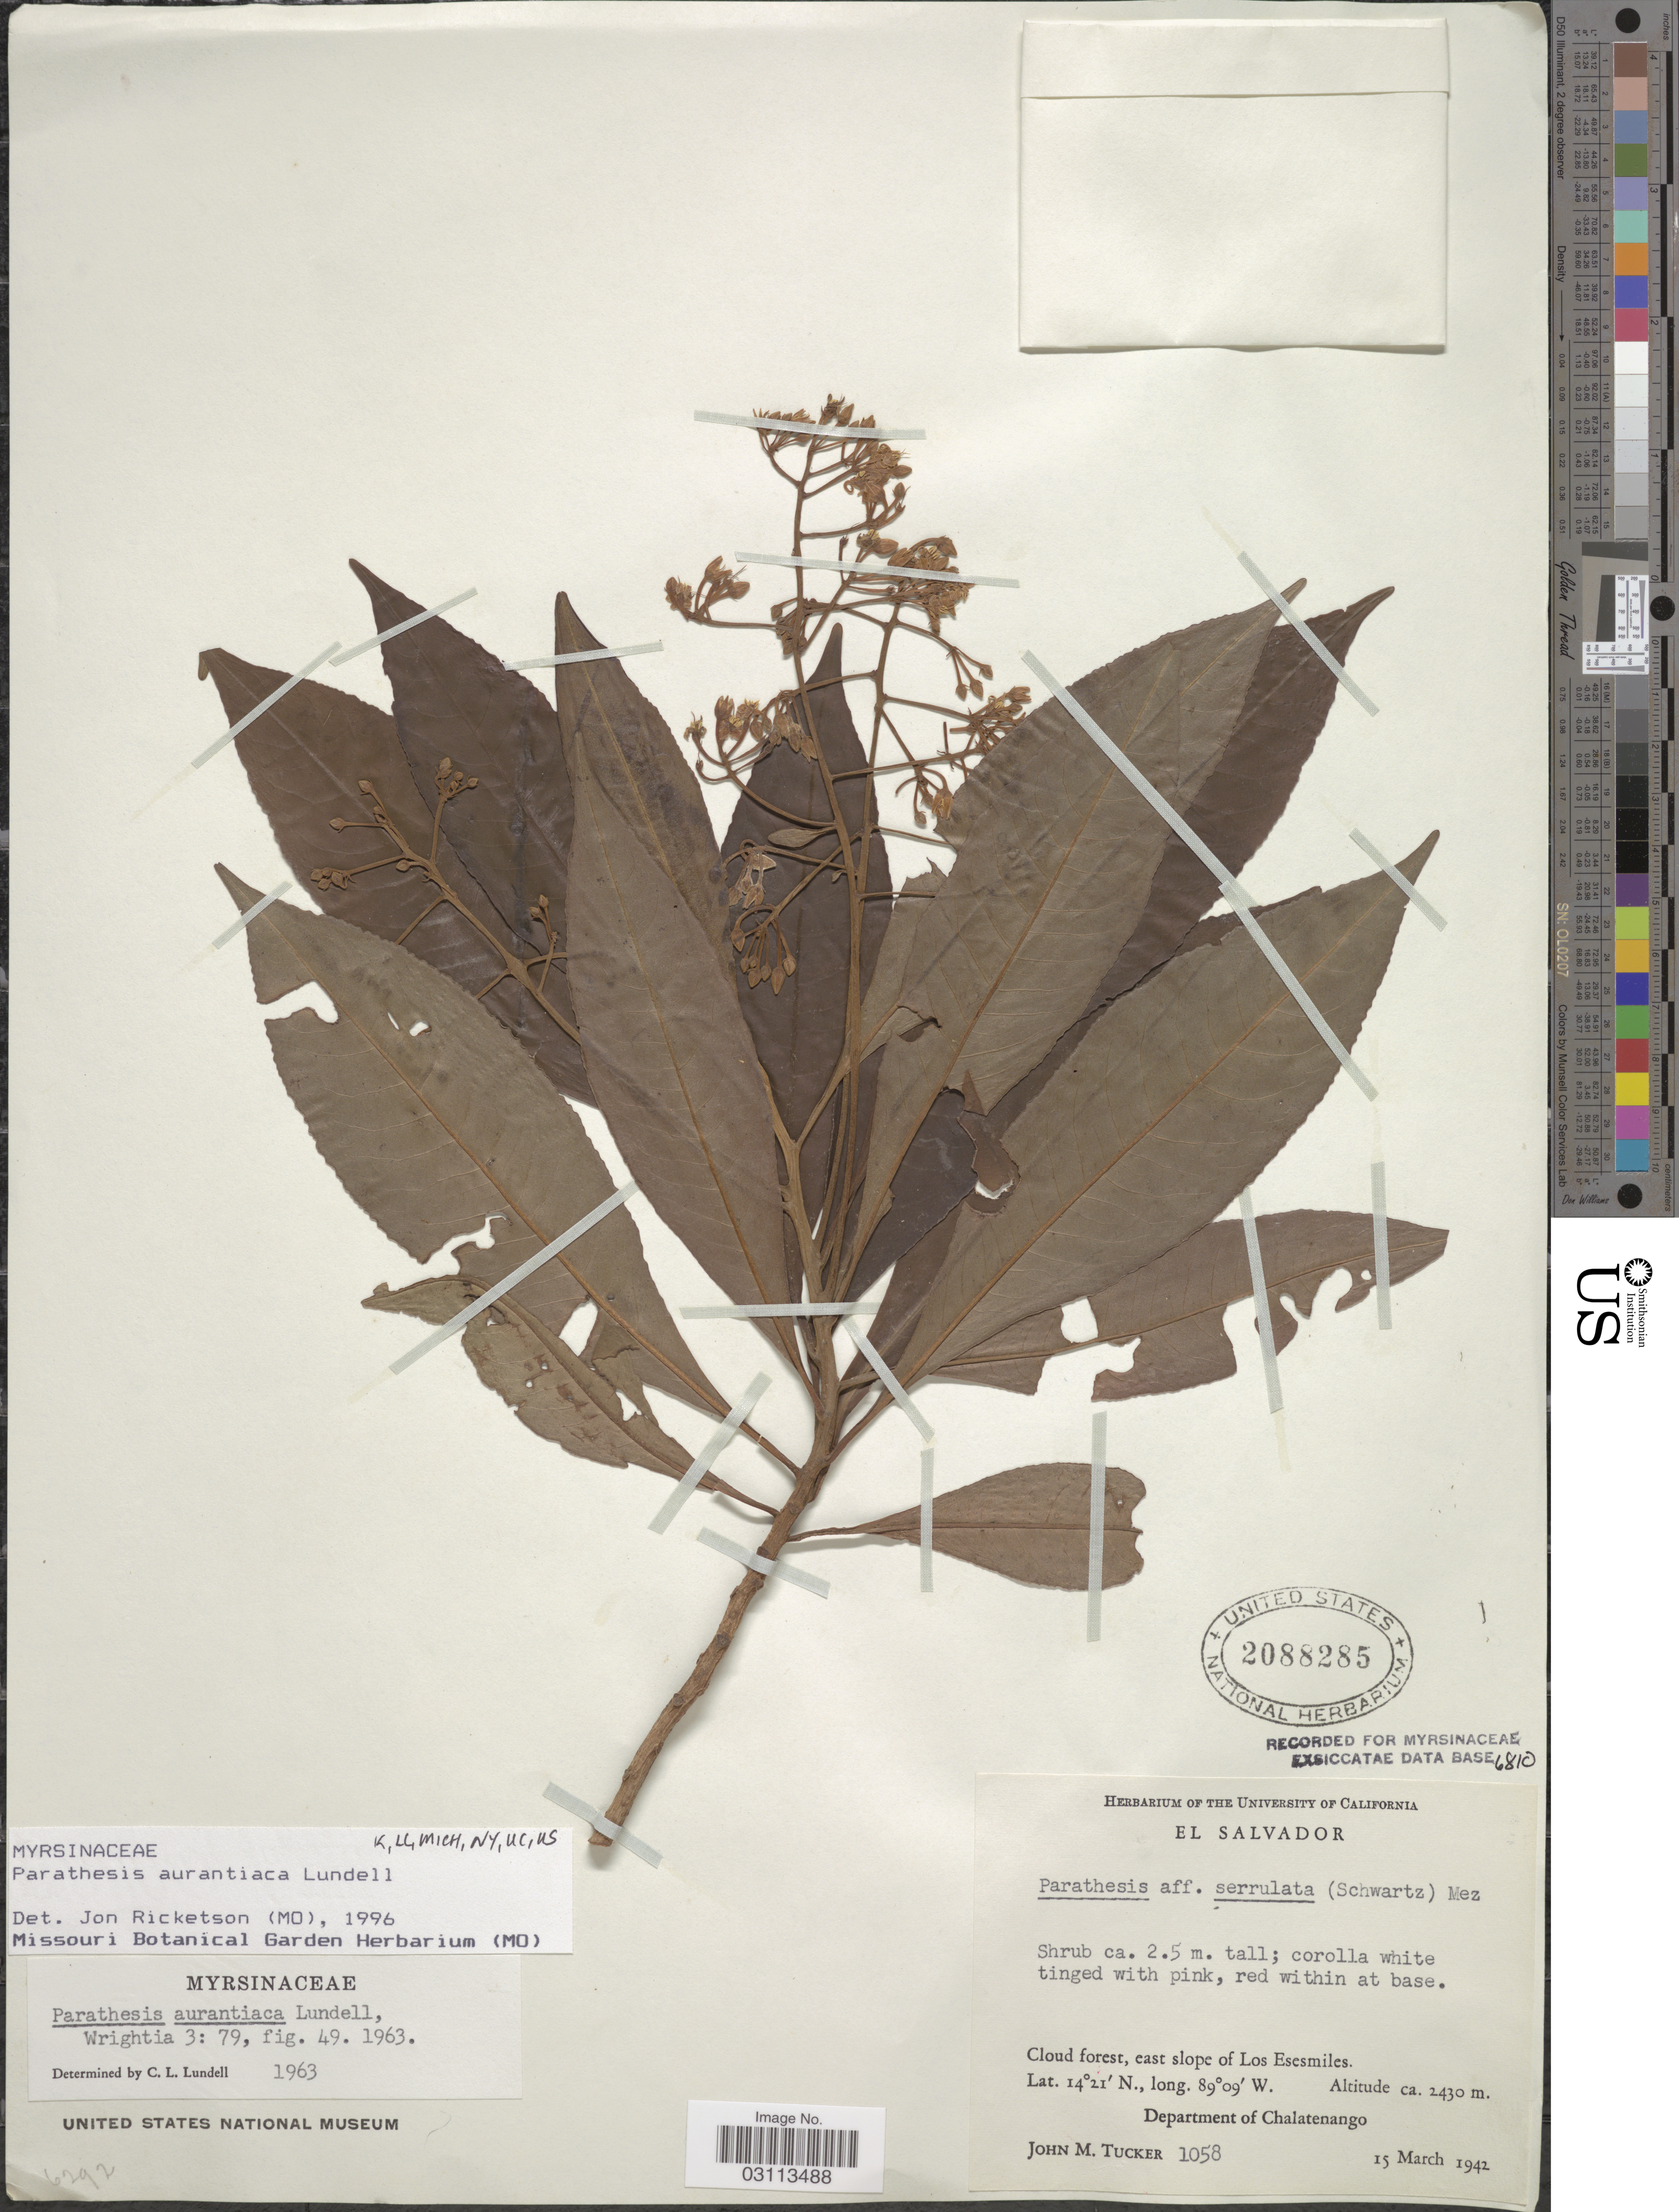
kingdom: Plantae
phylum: Tracheophyta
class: Magnoliopsida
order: Ericales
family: Primulaceae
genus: Parathesis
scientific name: Parathesis aurantiaca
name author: Lundell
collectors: J. M. Tucker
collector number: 1058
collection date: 1942-03-15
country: El Salvador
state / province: Chalatenango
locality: Cloud forest, east slope of Los Esesmiles.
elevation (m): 2430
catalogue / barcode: US 2088285